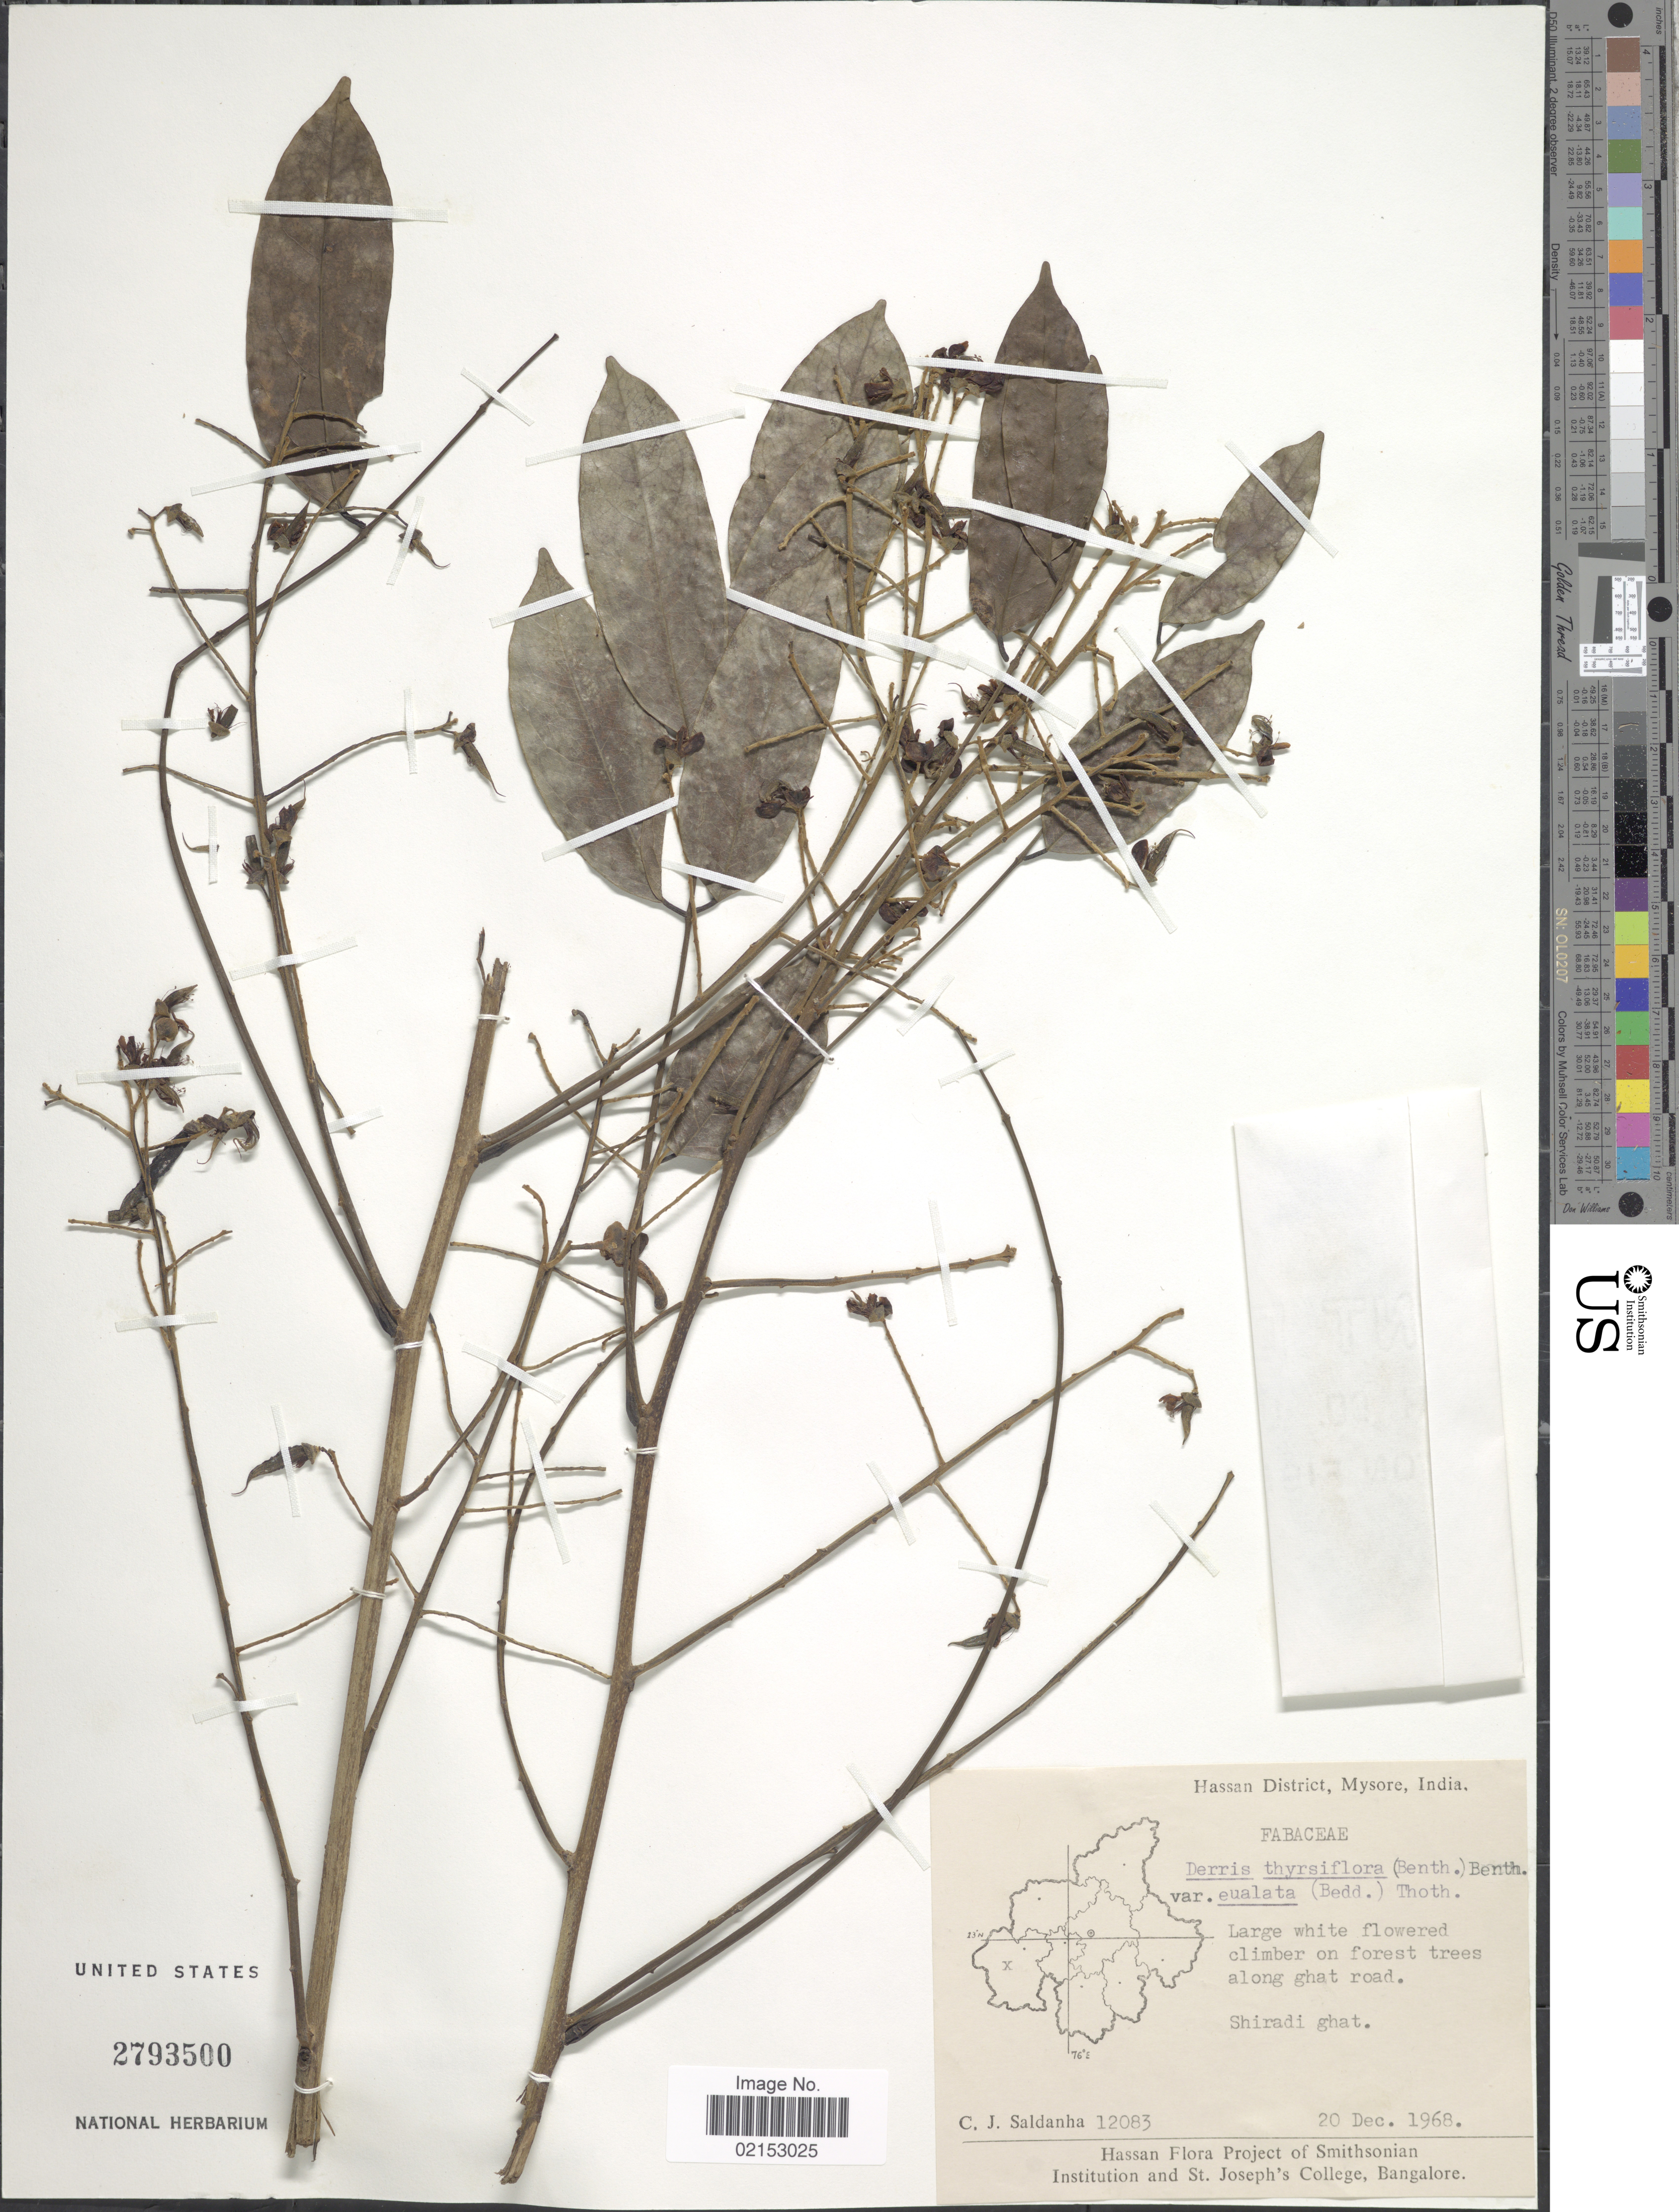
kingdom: Plantae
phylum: Tracheophyta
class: Magnoliopsida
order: Fabales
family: Fabaceae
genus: Aganope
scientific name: Aganope thyrsiflora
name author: (Benth.) Polhill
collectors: C. J. Saldanha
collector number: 12083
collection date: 1968-12-20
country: India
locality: Hassan District, Mysore, Large white flowered climber on forest trees along ghat road, Shiradi ghat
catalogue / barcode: US 2793500